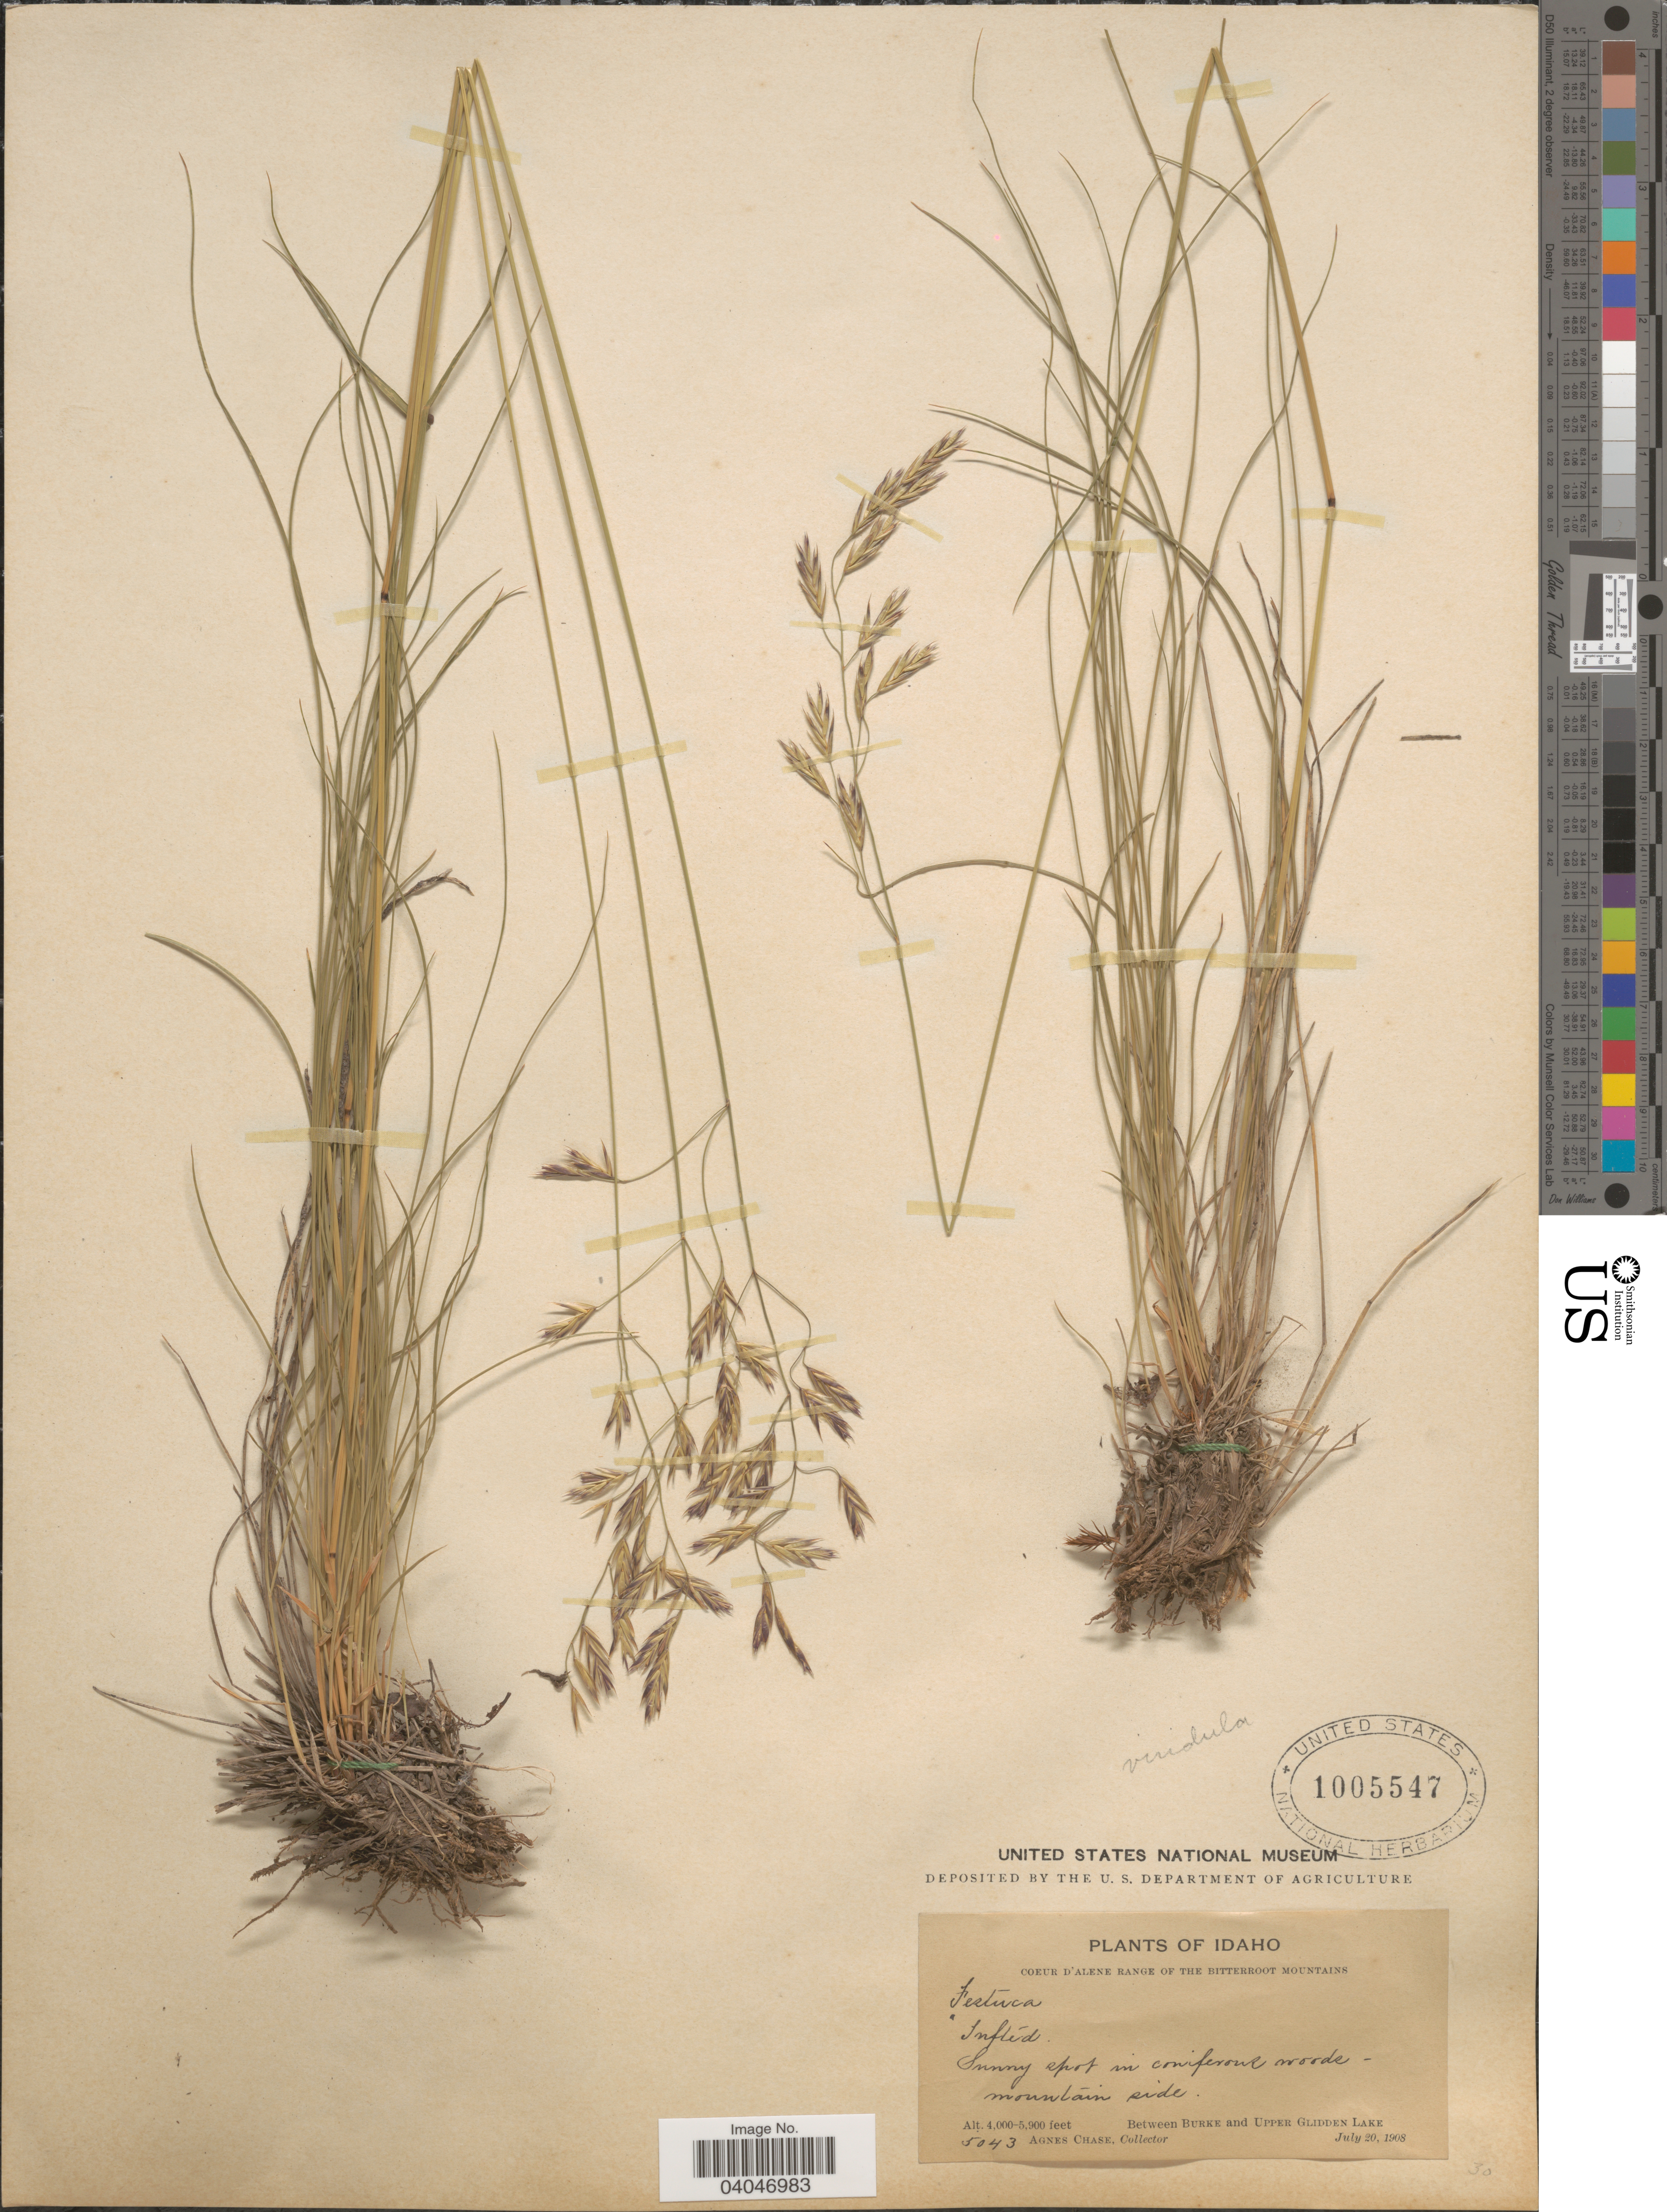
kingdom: Plantae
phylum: Tracheophyta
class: Liliopsida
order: Poales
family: Poaceae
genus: Festuca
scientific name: Festuca viridula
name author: Vasey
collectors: A. Chase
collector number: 5043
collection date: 1908-07-20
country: United States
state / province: Idaho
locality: Coeur D'Alene Range of the Bitterroot Mountains. Between Burke and Upper Glidden Lake.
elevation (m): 1219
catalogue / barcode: US 1005547